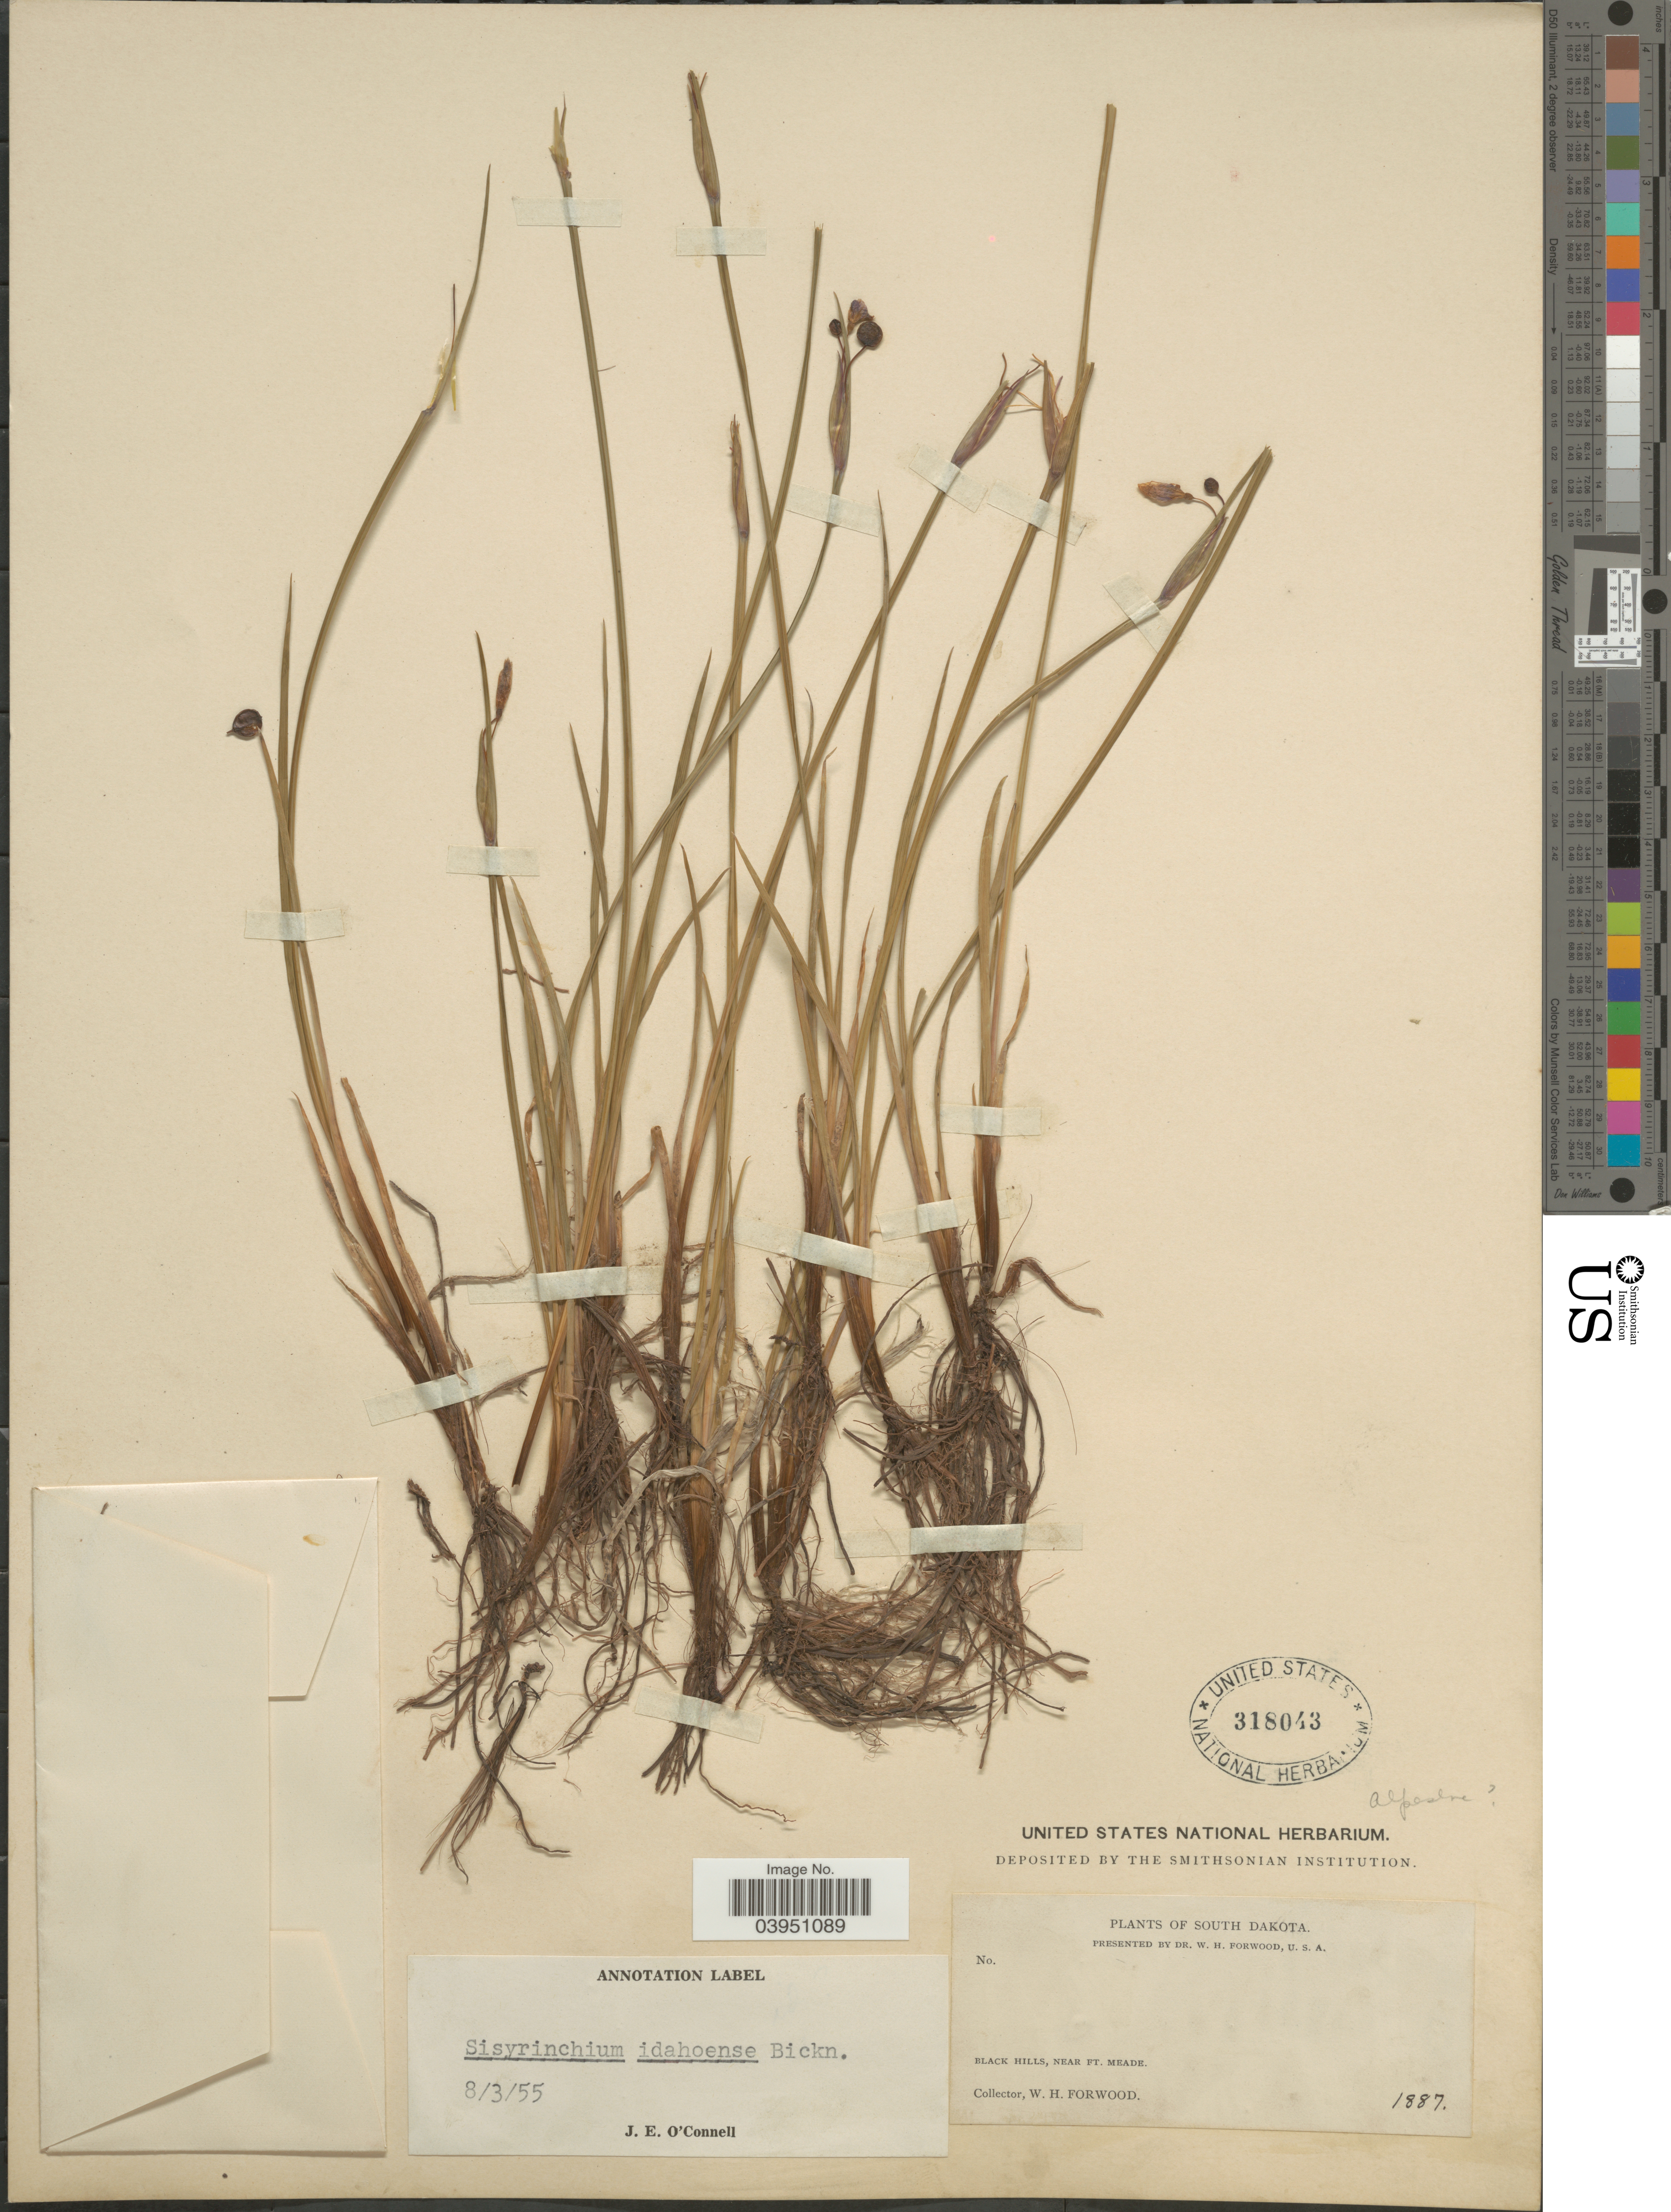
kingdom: Plantae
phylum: Tracheophyta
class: Liliopsida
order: Asparagales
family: Iridaceae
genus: Sisyrinchium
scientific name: Sisyrinchium idahoense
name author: E.P. Bicknell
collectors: W. Forwood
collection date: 1887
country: United States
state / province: South Dakota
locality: Black Hills, near Ft. Meade.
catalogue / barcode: US 318043